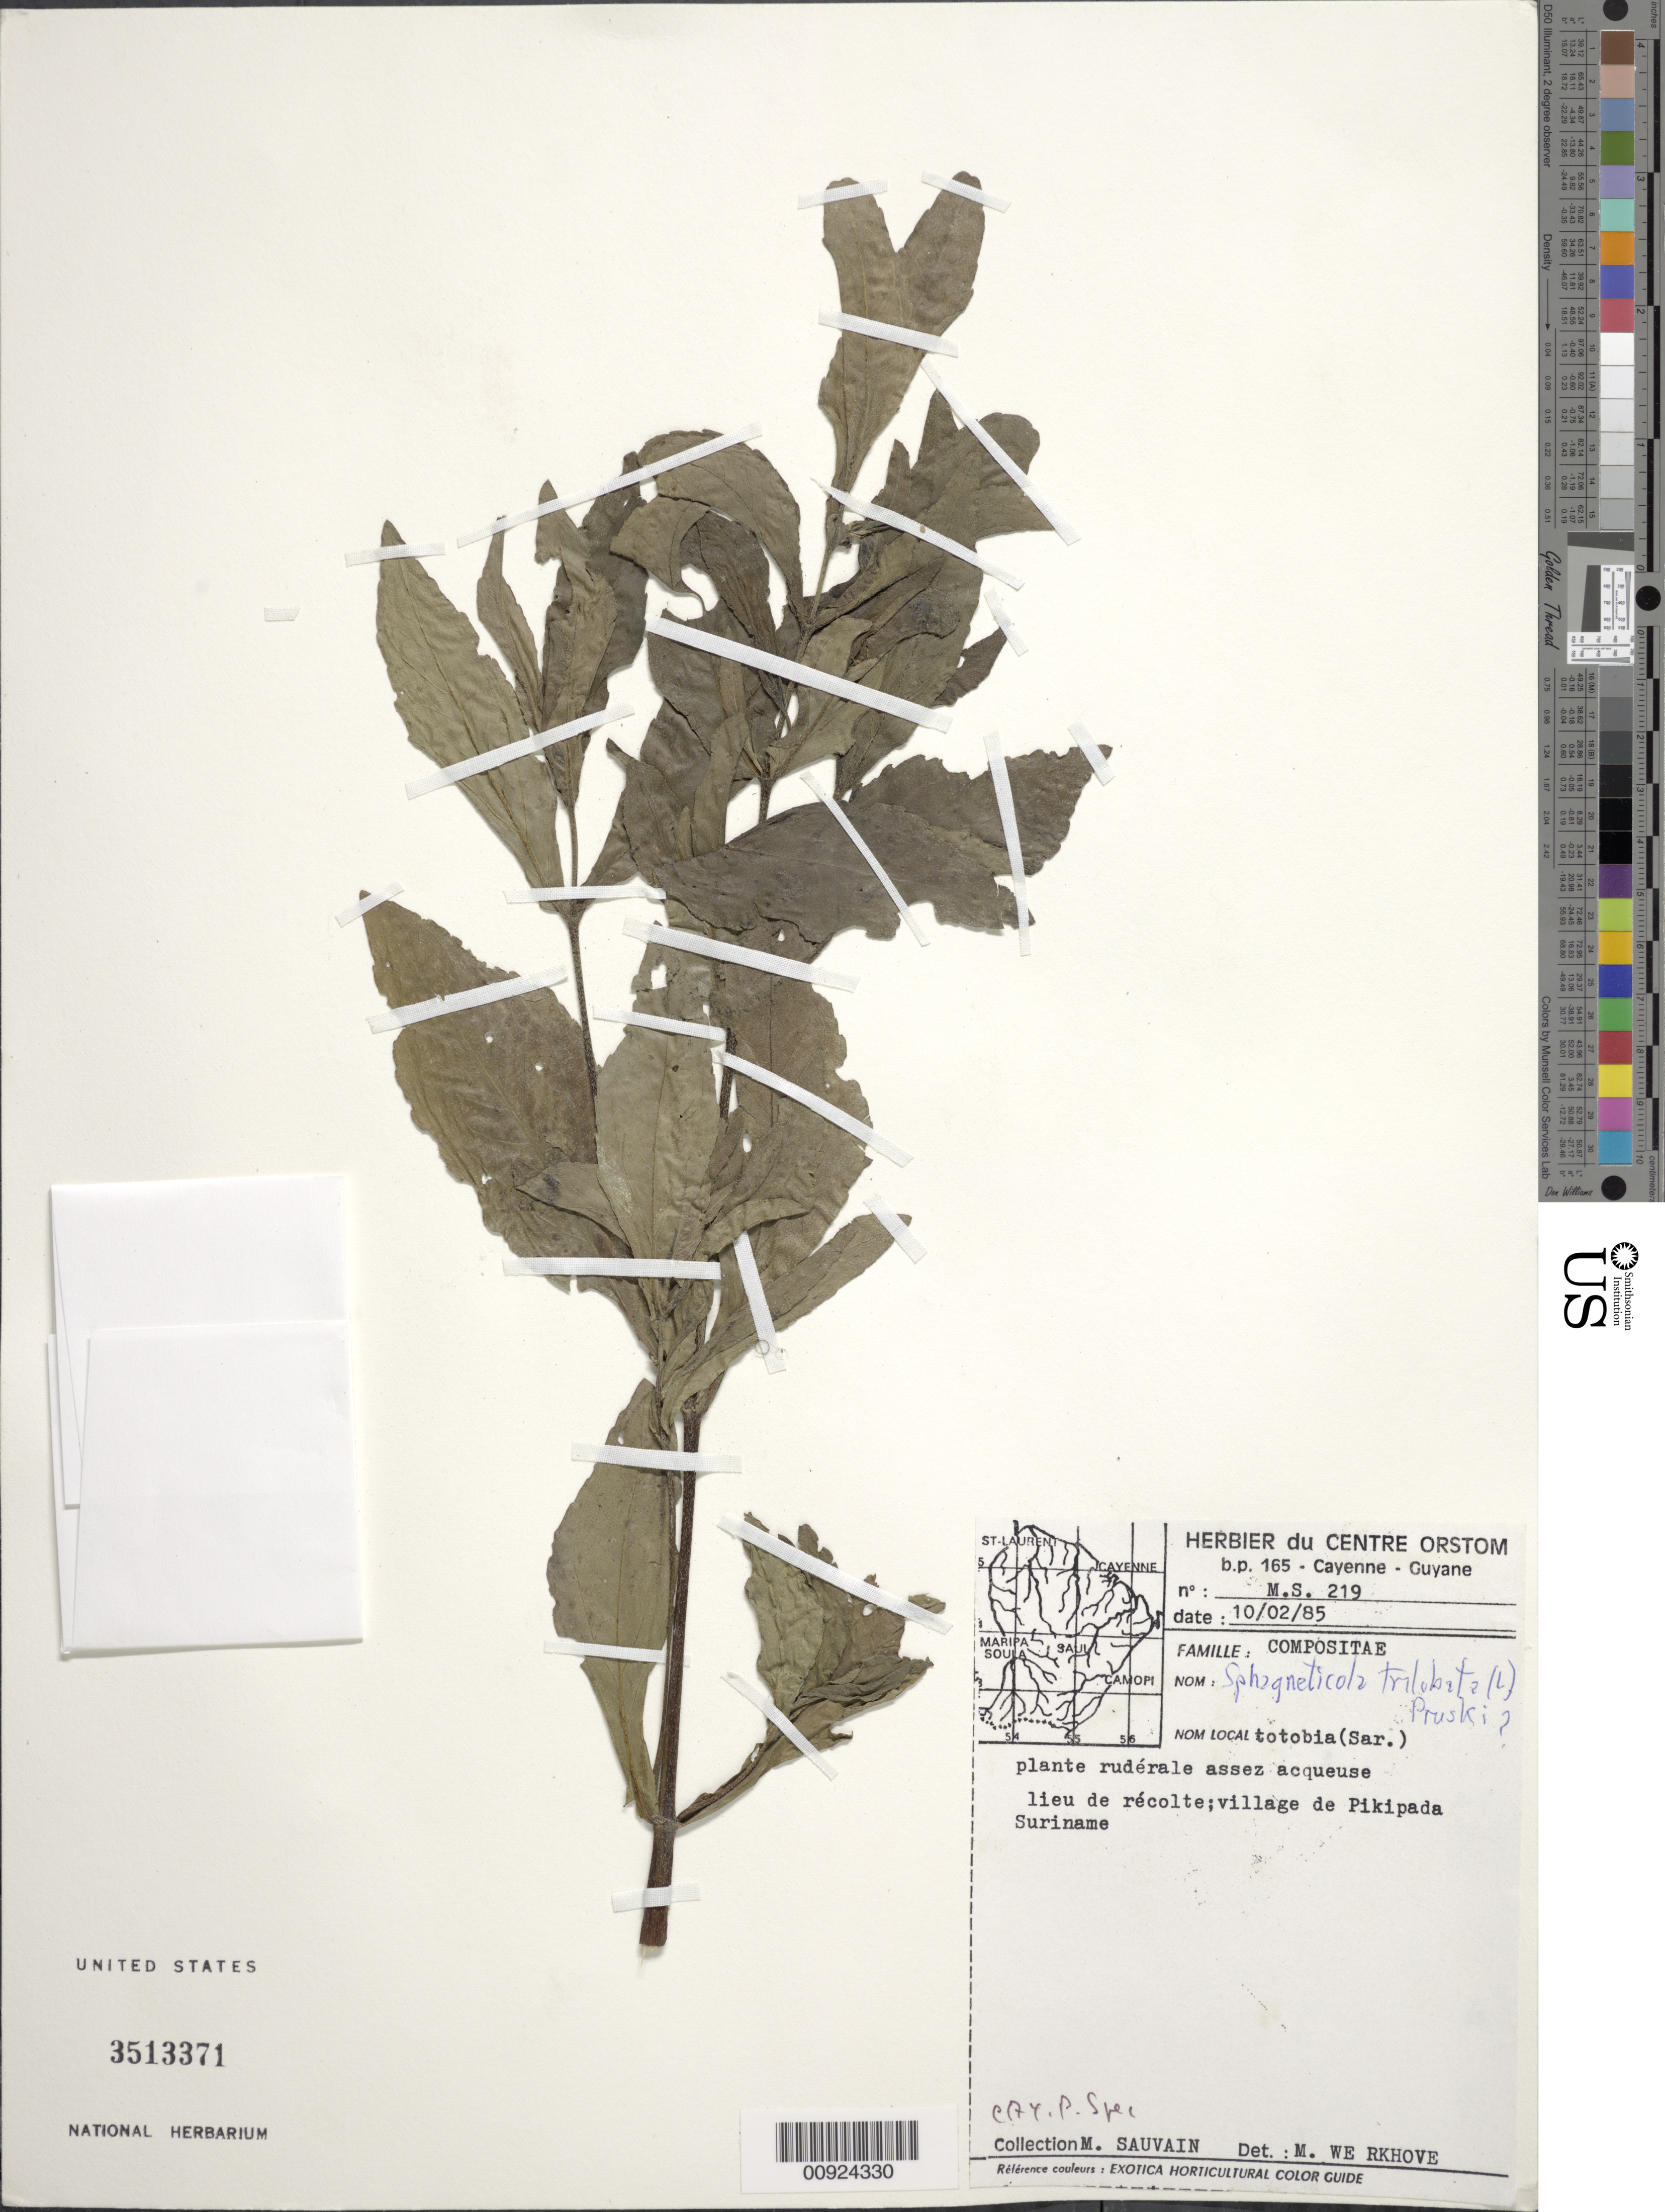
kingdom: Plantae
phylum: Tracheophyta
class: Magnoliopsida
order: Asterales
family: Asteraceae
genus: Sphagneticola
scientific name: Sphagneticola trilobata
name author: (L.) Pruski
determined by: Robinson, Harold E., (US)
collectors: M. Sauvain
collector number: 219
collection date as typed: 10-Feb-85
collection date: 1985-02-10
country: Suriname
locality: Pikipada Village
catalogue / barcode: US 3513371